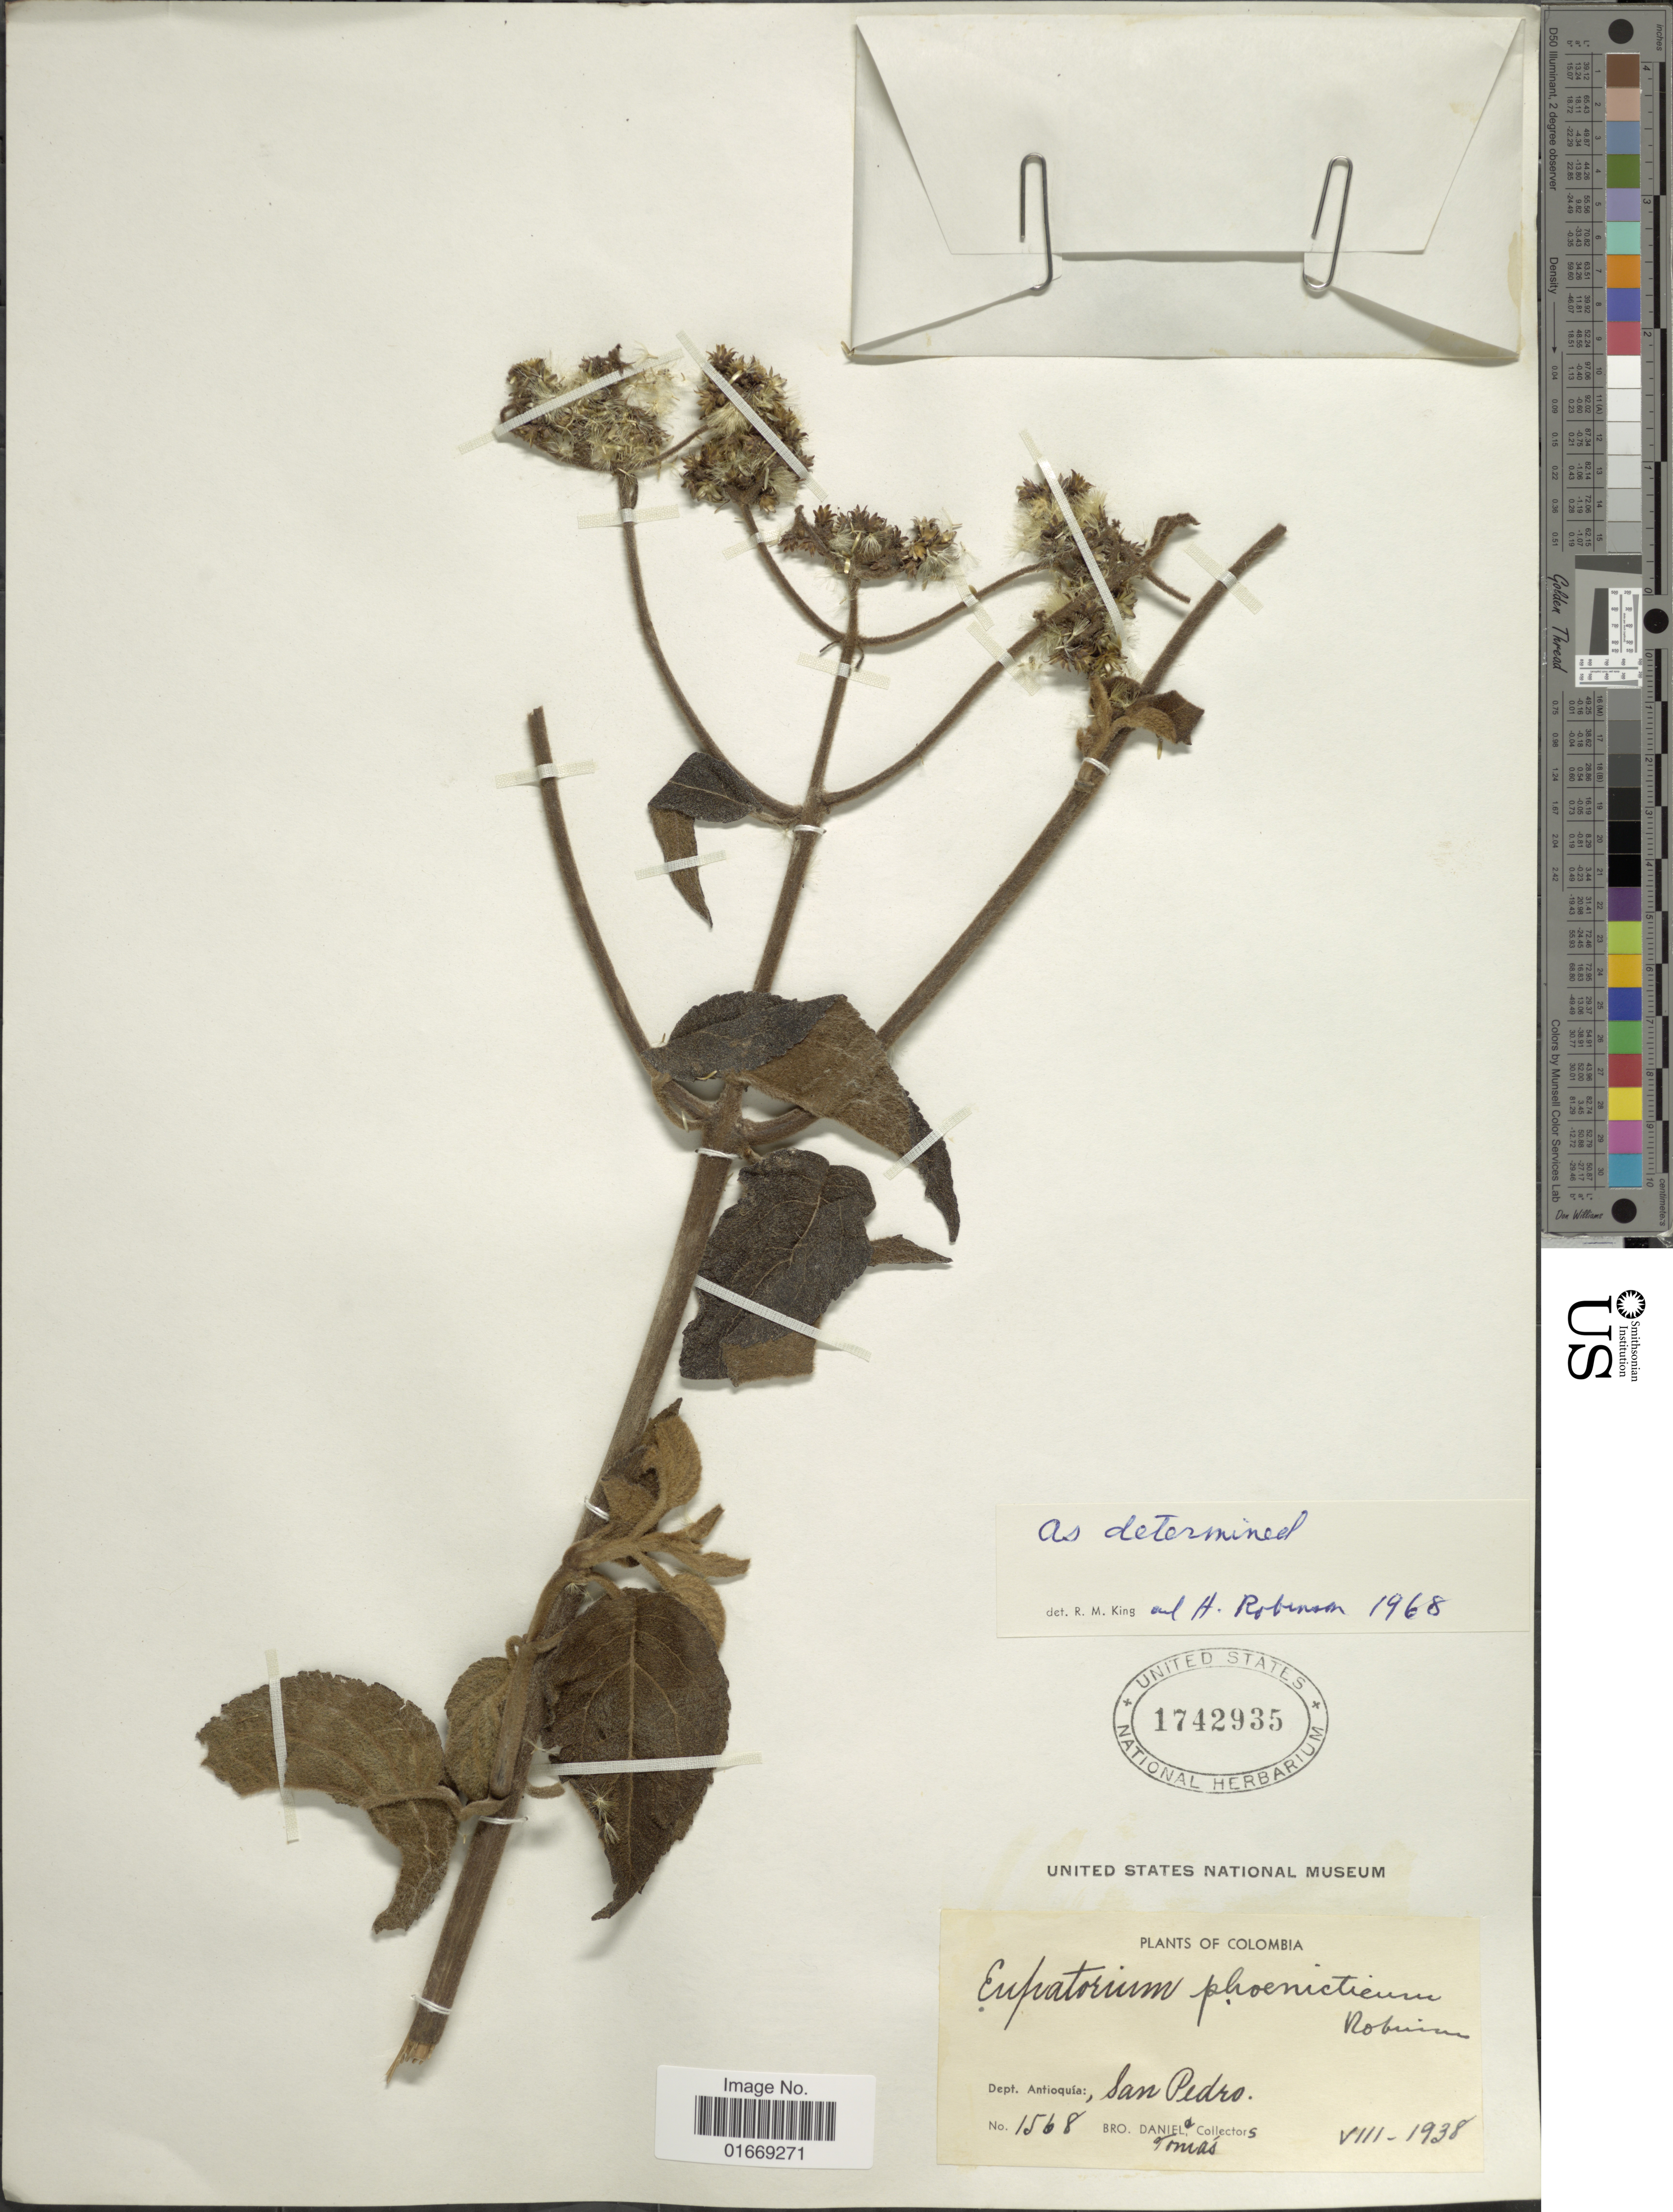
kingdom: Plantae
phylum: Tracheophyta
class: Magnoliopsida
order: Asterales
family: Asteraceae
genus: Hebeclinium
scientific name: Hebeclinium phoenicticum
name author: (B.L. Rob.) R.M. King & H. Rob.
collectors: Bro. Daniel & -. Tomas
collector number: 1568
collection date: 1938-08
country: Colombia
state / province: Antioquia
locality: Dept. Antioquia: San Pedro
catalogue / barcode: US 1742935